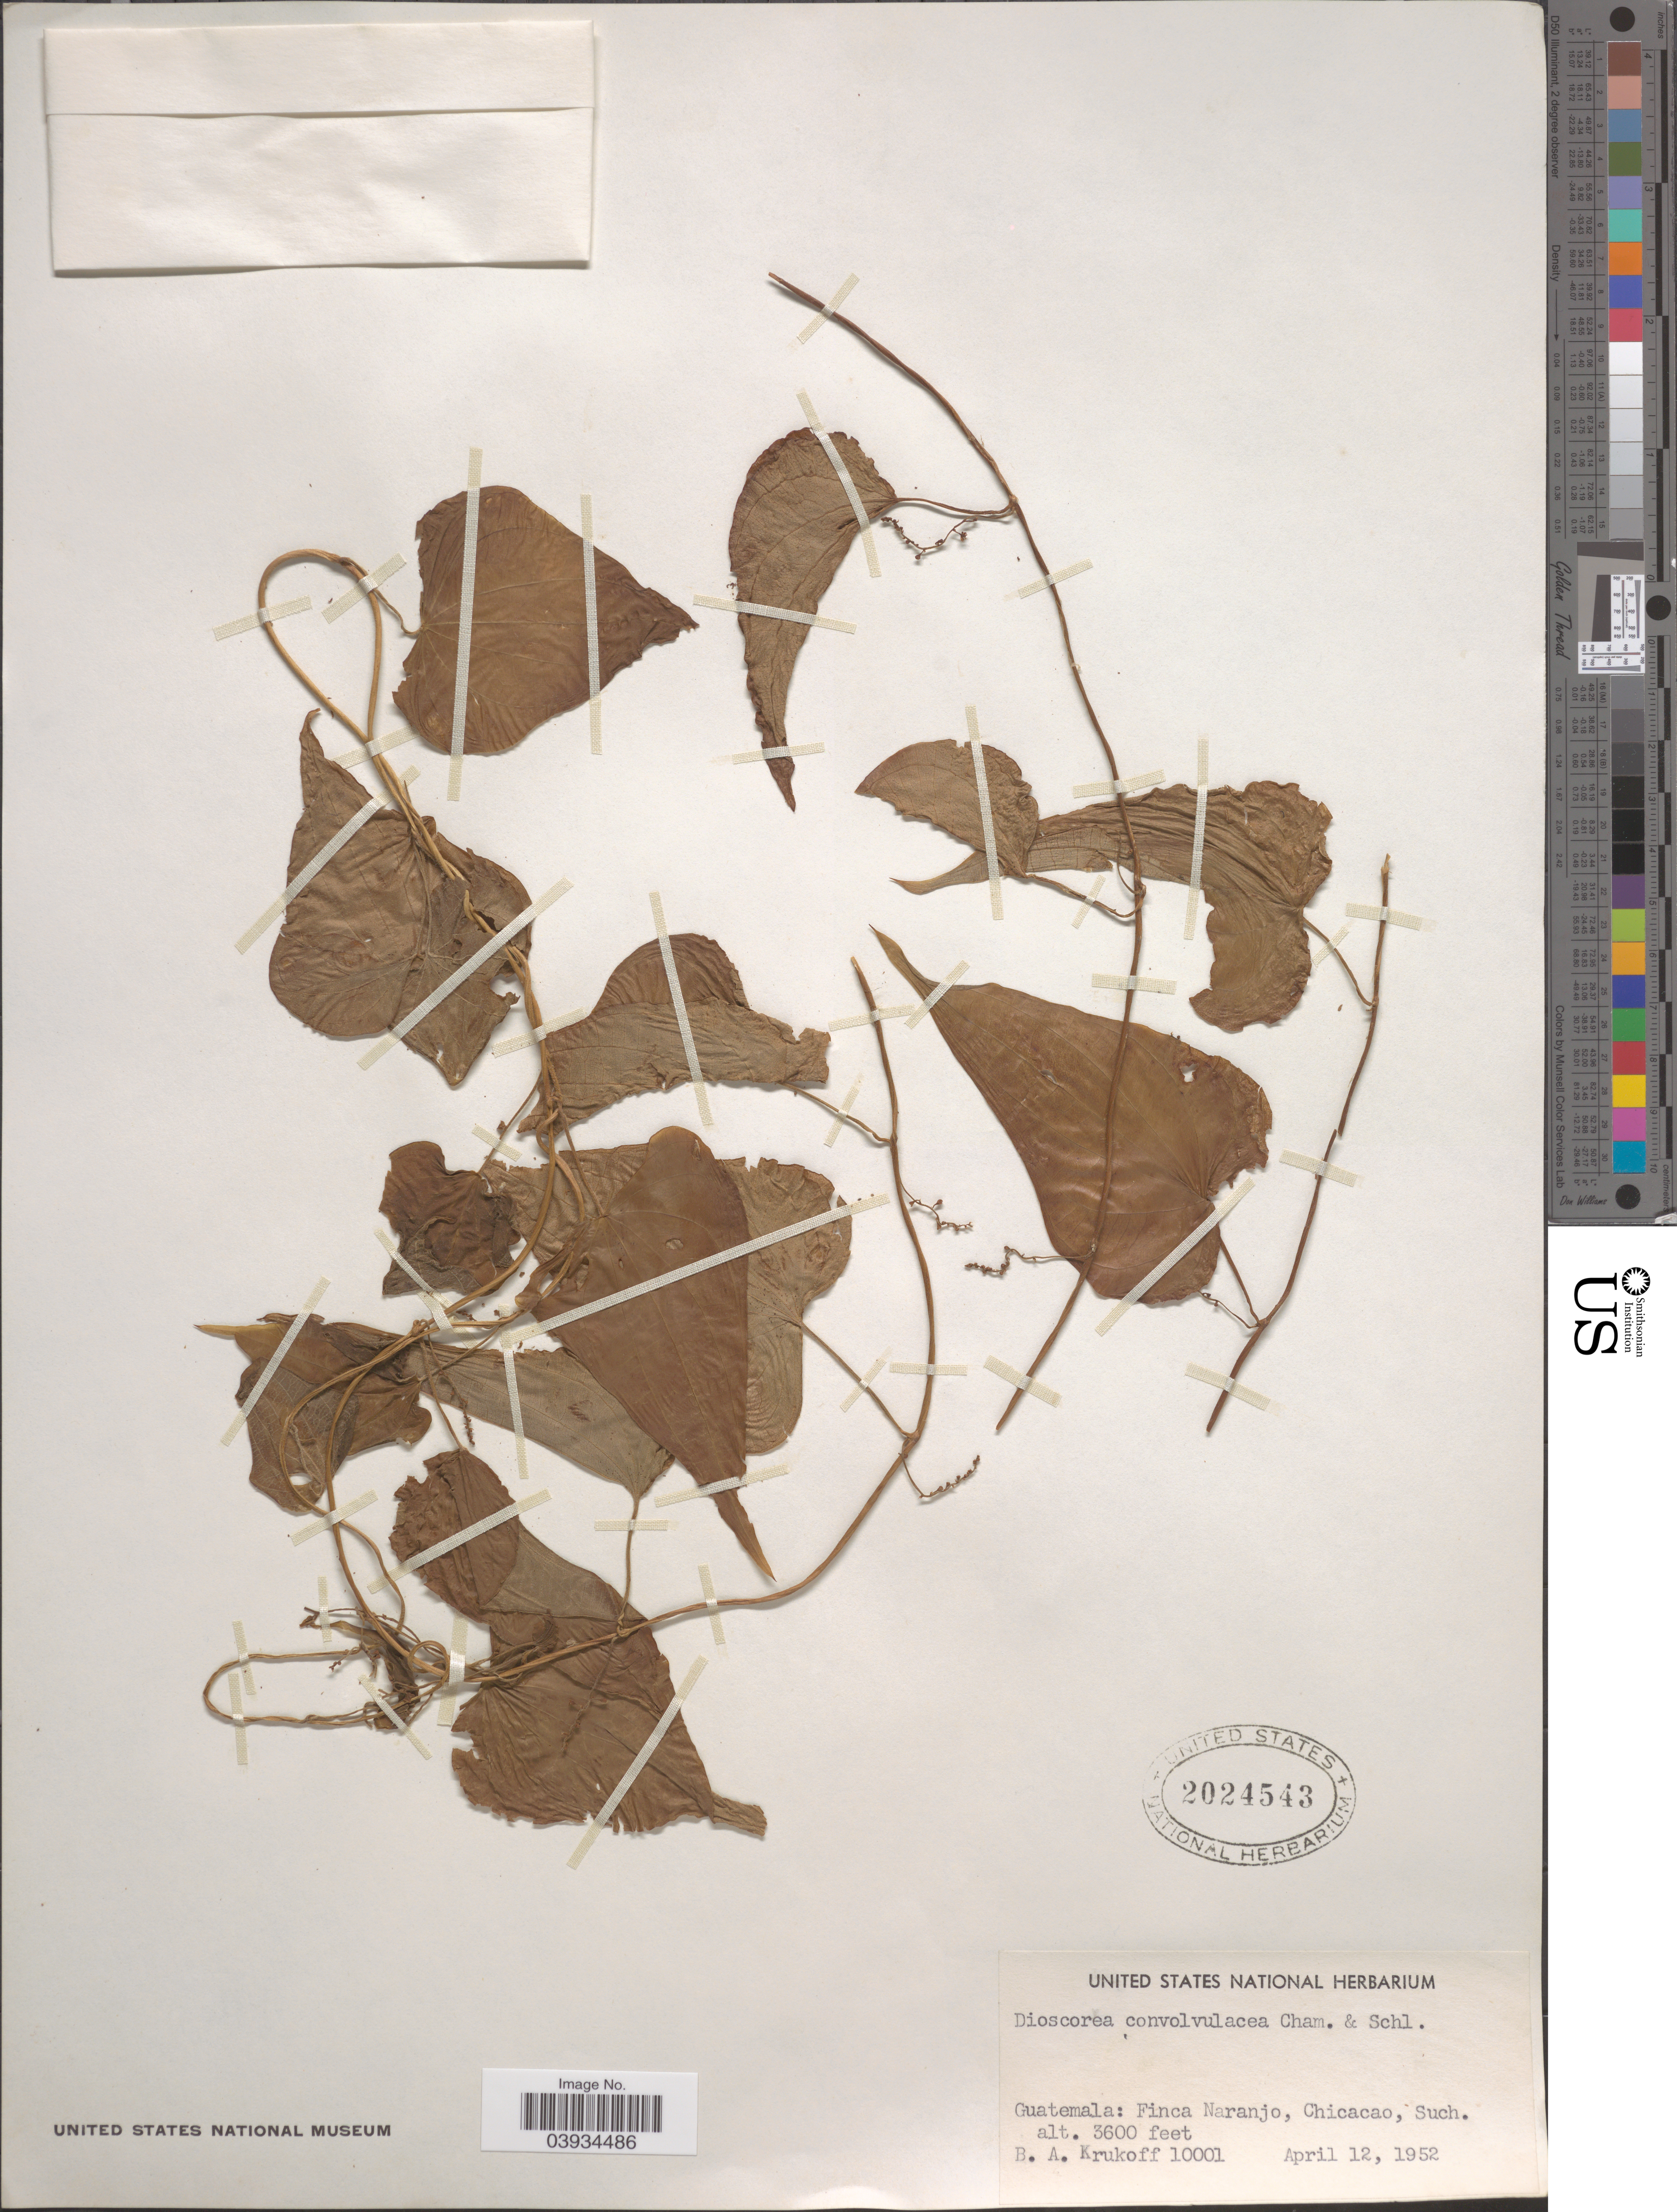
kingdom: Plantae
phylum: Tracheophyta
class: Liliopsida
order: Dioscoreales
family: Dioscoreaceae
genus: Dioscorea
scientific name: Dioscorea convolvulacea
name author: Schltdl. & Cham.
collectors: B. A. Krukoff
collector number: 10001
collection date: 1952-04-12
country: Guatemala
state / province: Suchitepequez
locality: Finca Naranjo, Chicacao, Such.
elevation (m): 1097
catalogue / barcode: US 2024543